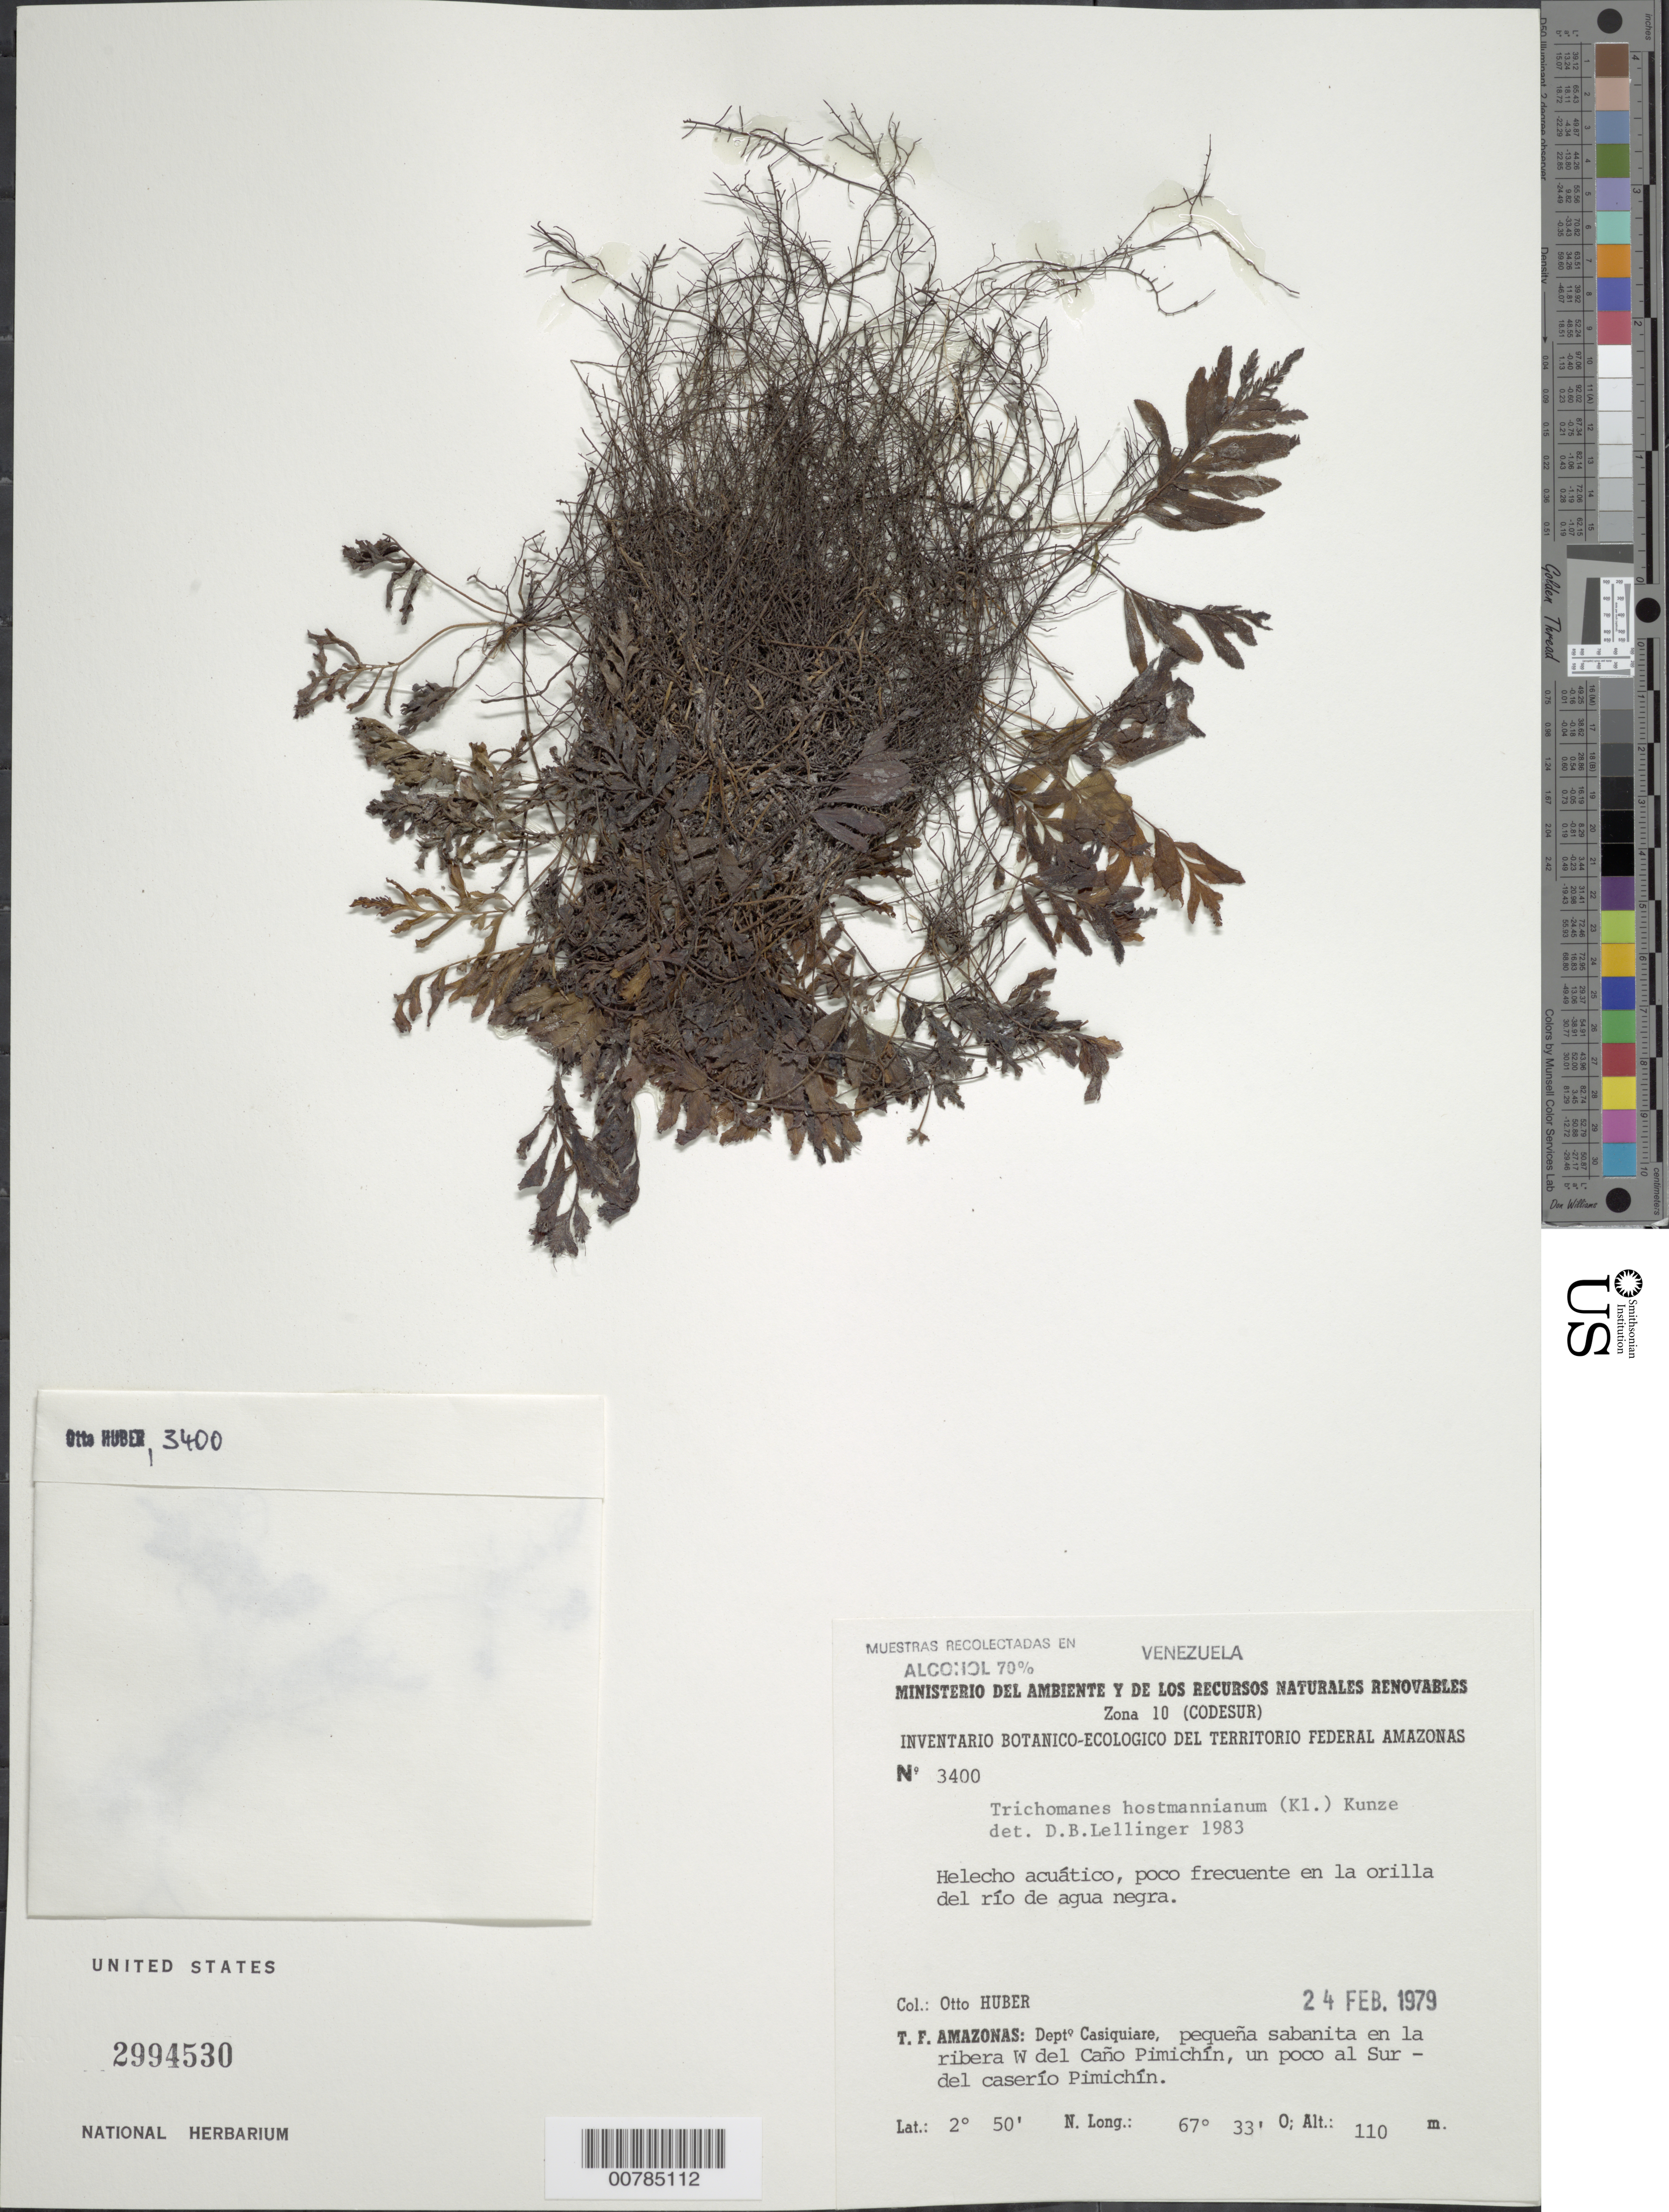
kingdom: Plantae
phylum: Tracheophyta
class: Polypodiopsida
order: Hymenophyllales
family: Hymenophyllaceae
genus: Trichomanes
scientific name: Trichomanes hostmannianum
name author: (Klotzsch) Kunze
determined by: Lellinger, David B., (BOT), Smithsonian Institution - National Museum of Natural History (UNITED STATES)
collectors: O. Huber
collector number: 3400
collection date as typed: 24-Feb-79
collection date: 1979-02-24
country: Venezuela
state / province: Amazonas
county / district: Maroa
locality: Caño Pimichín, W del; un poco al Sur del caserío Pimichín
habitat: Orilla del río de agua negra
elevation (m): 110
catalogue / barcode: US 2994530